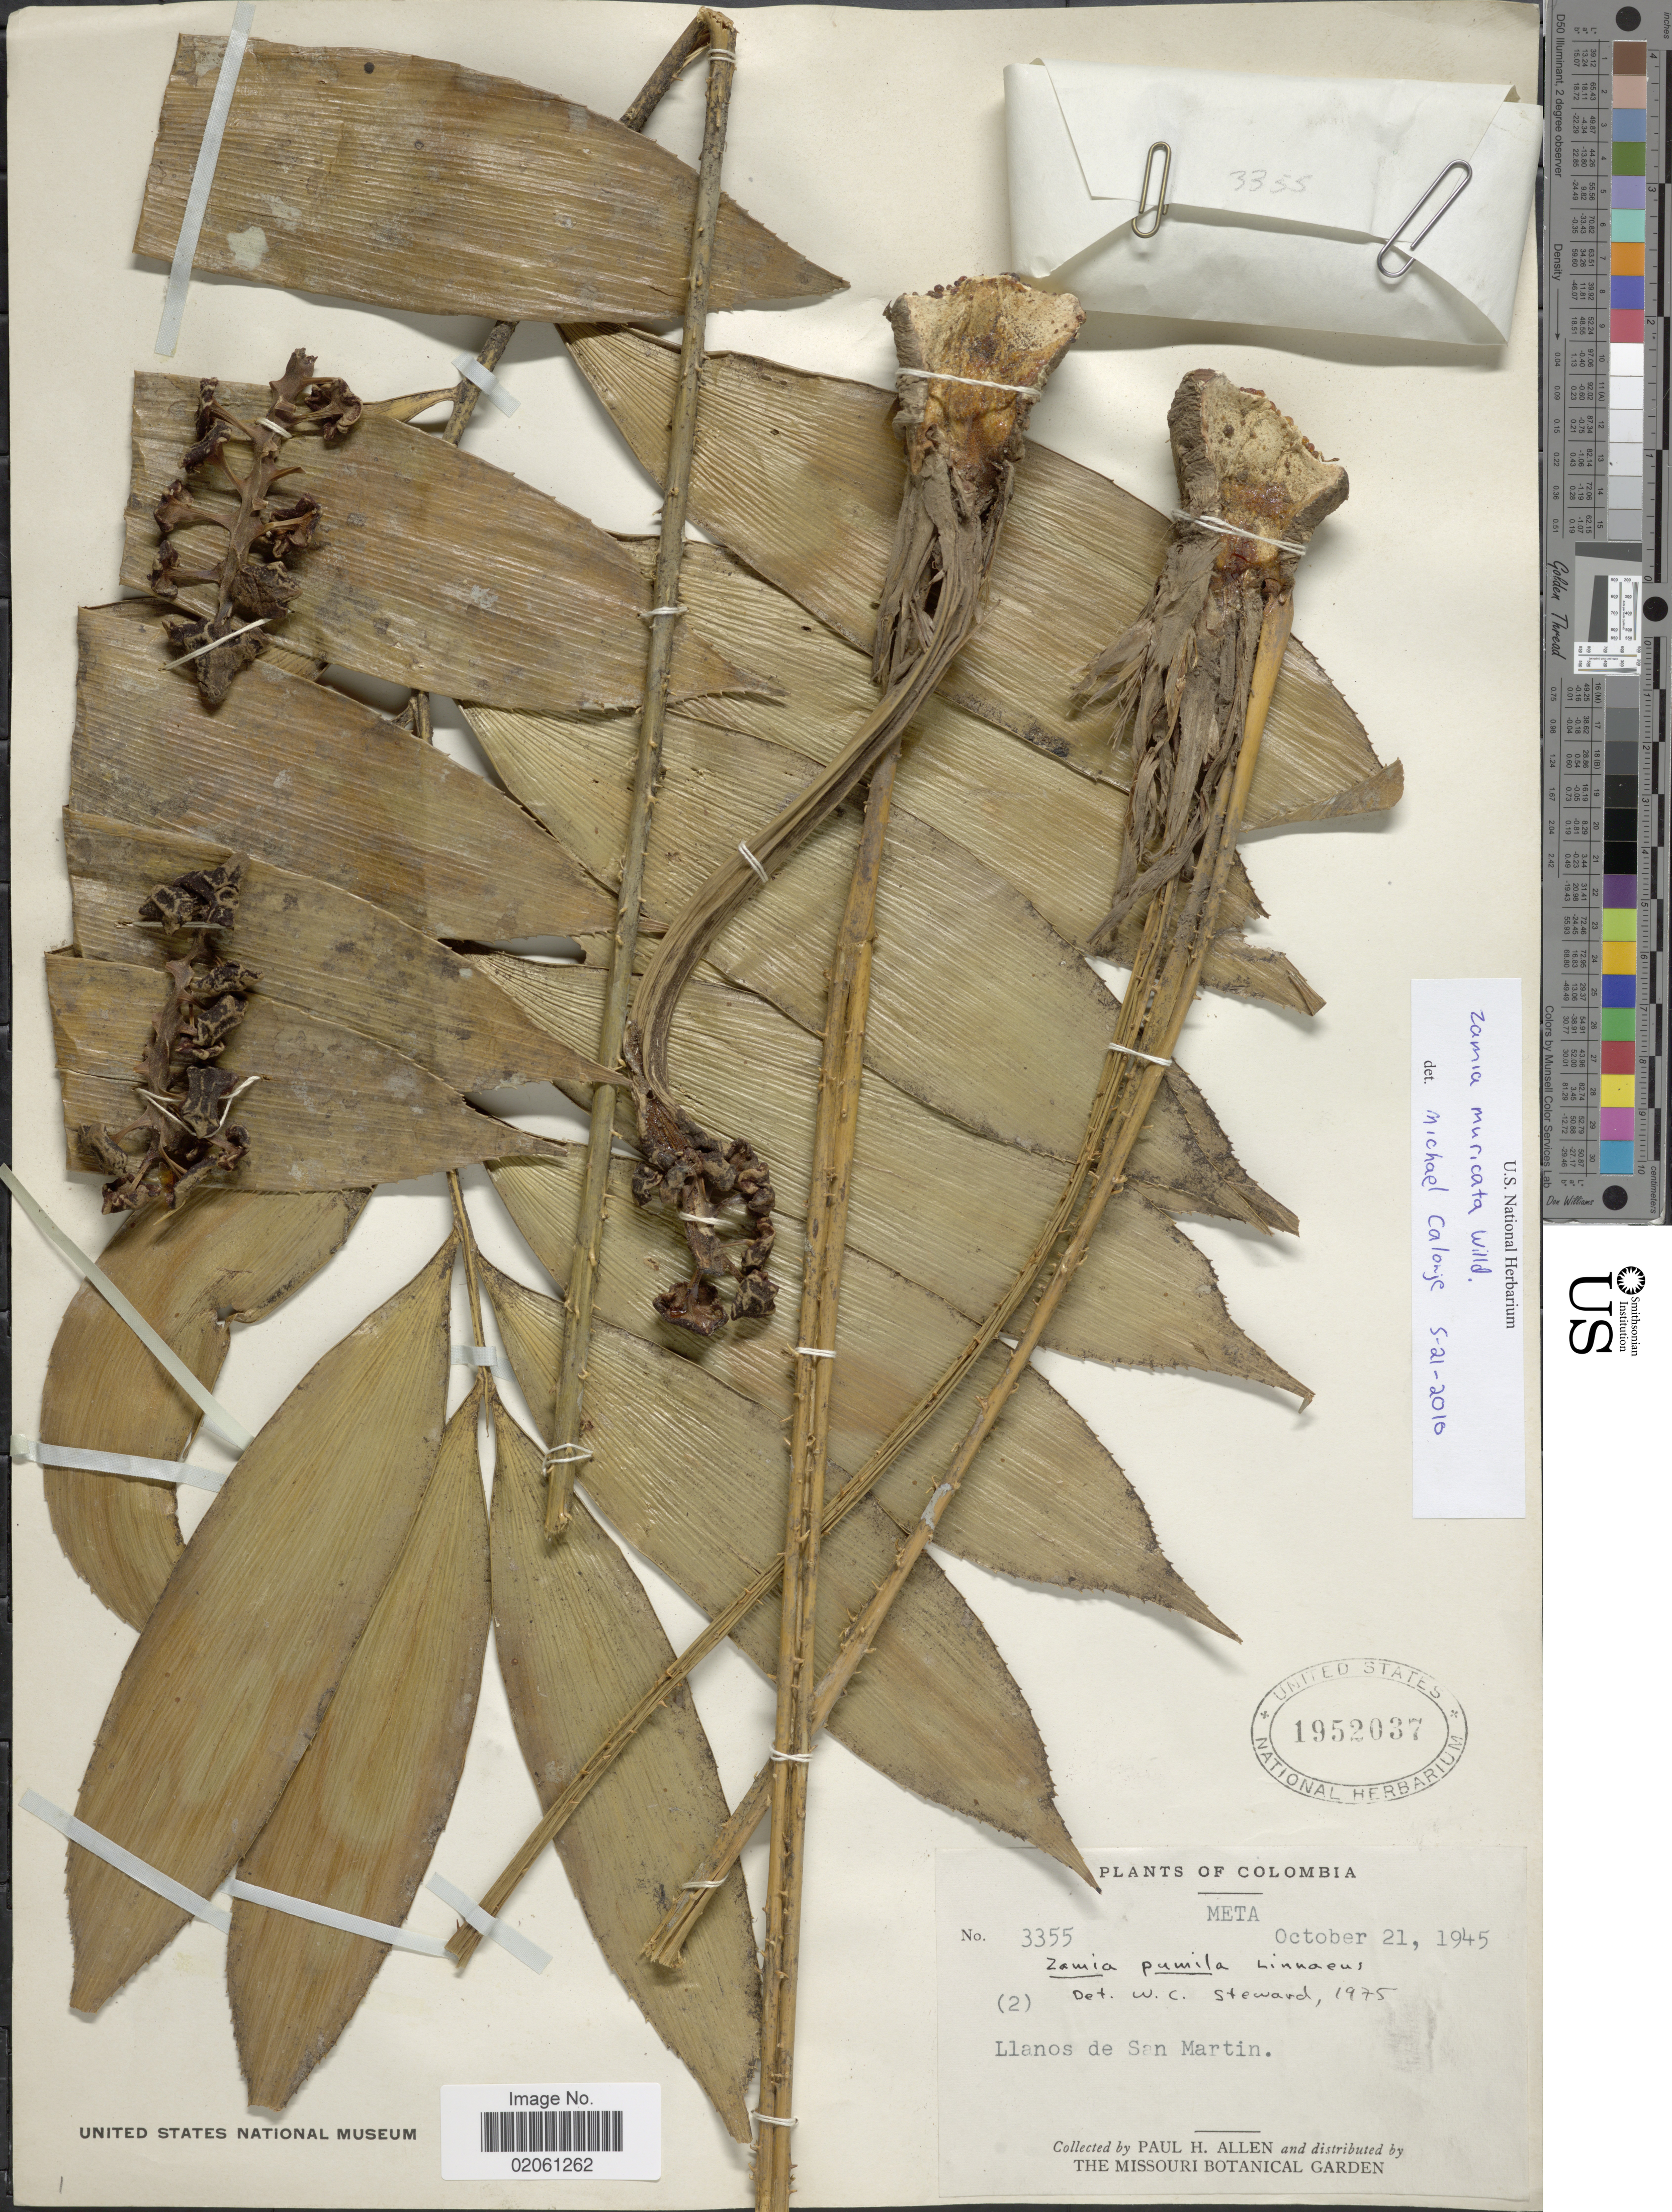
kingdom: Plantae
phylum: Tracheophyta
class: Cycadopsida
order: Cycadales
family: Zamiaceae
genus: Zamia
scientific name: Zamia muricata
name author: Willd.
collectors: P. H. Allen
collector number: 3355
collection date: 1945-10-21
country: Colombia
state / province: Meta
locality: Llanos de San Martin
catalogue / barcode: US 1952037